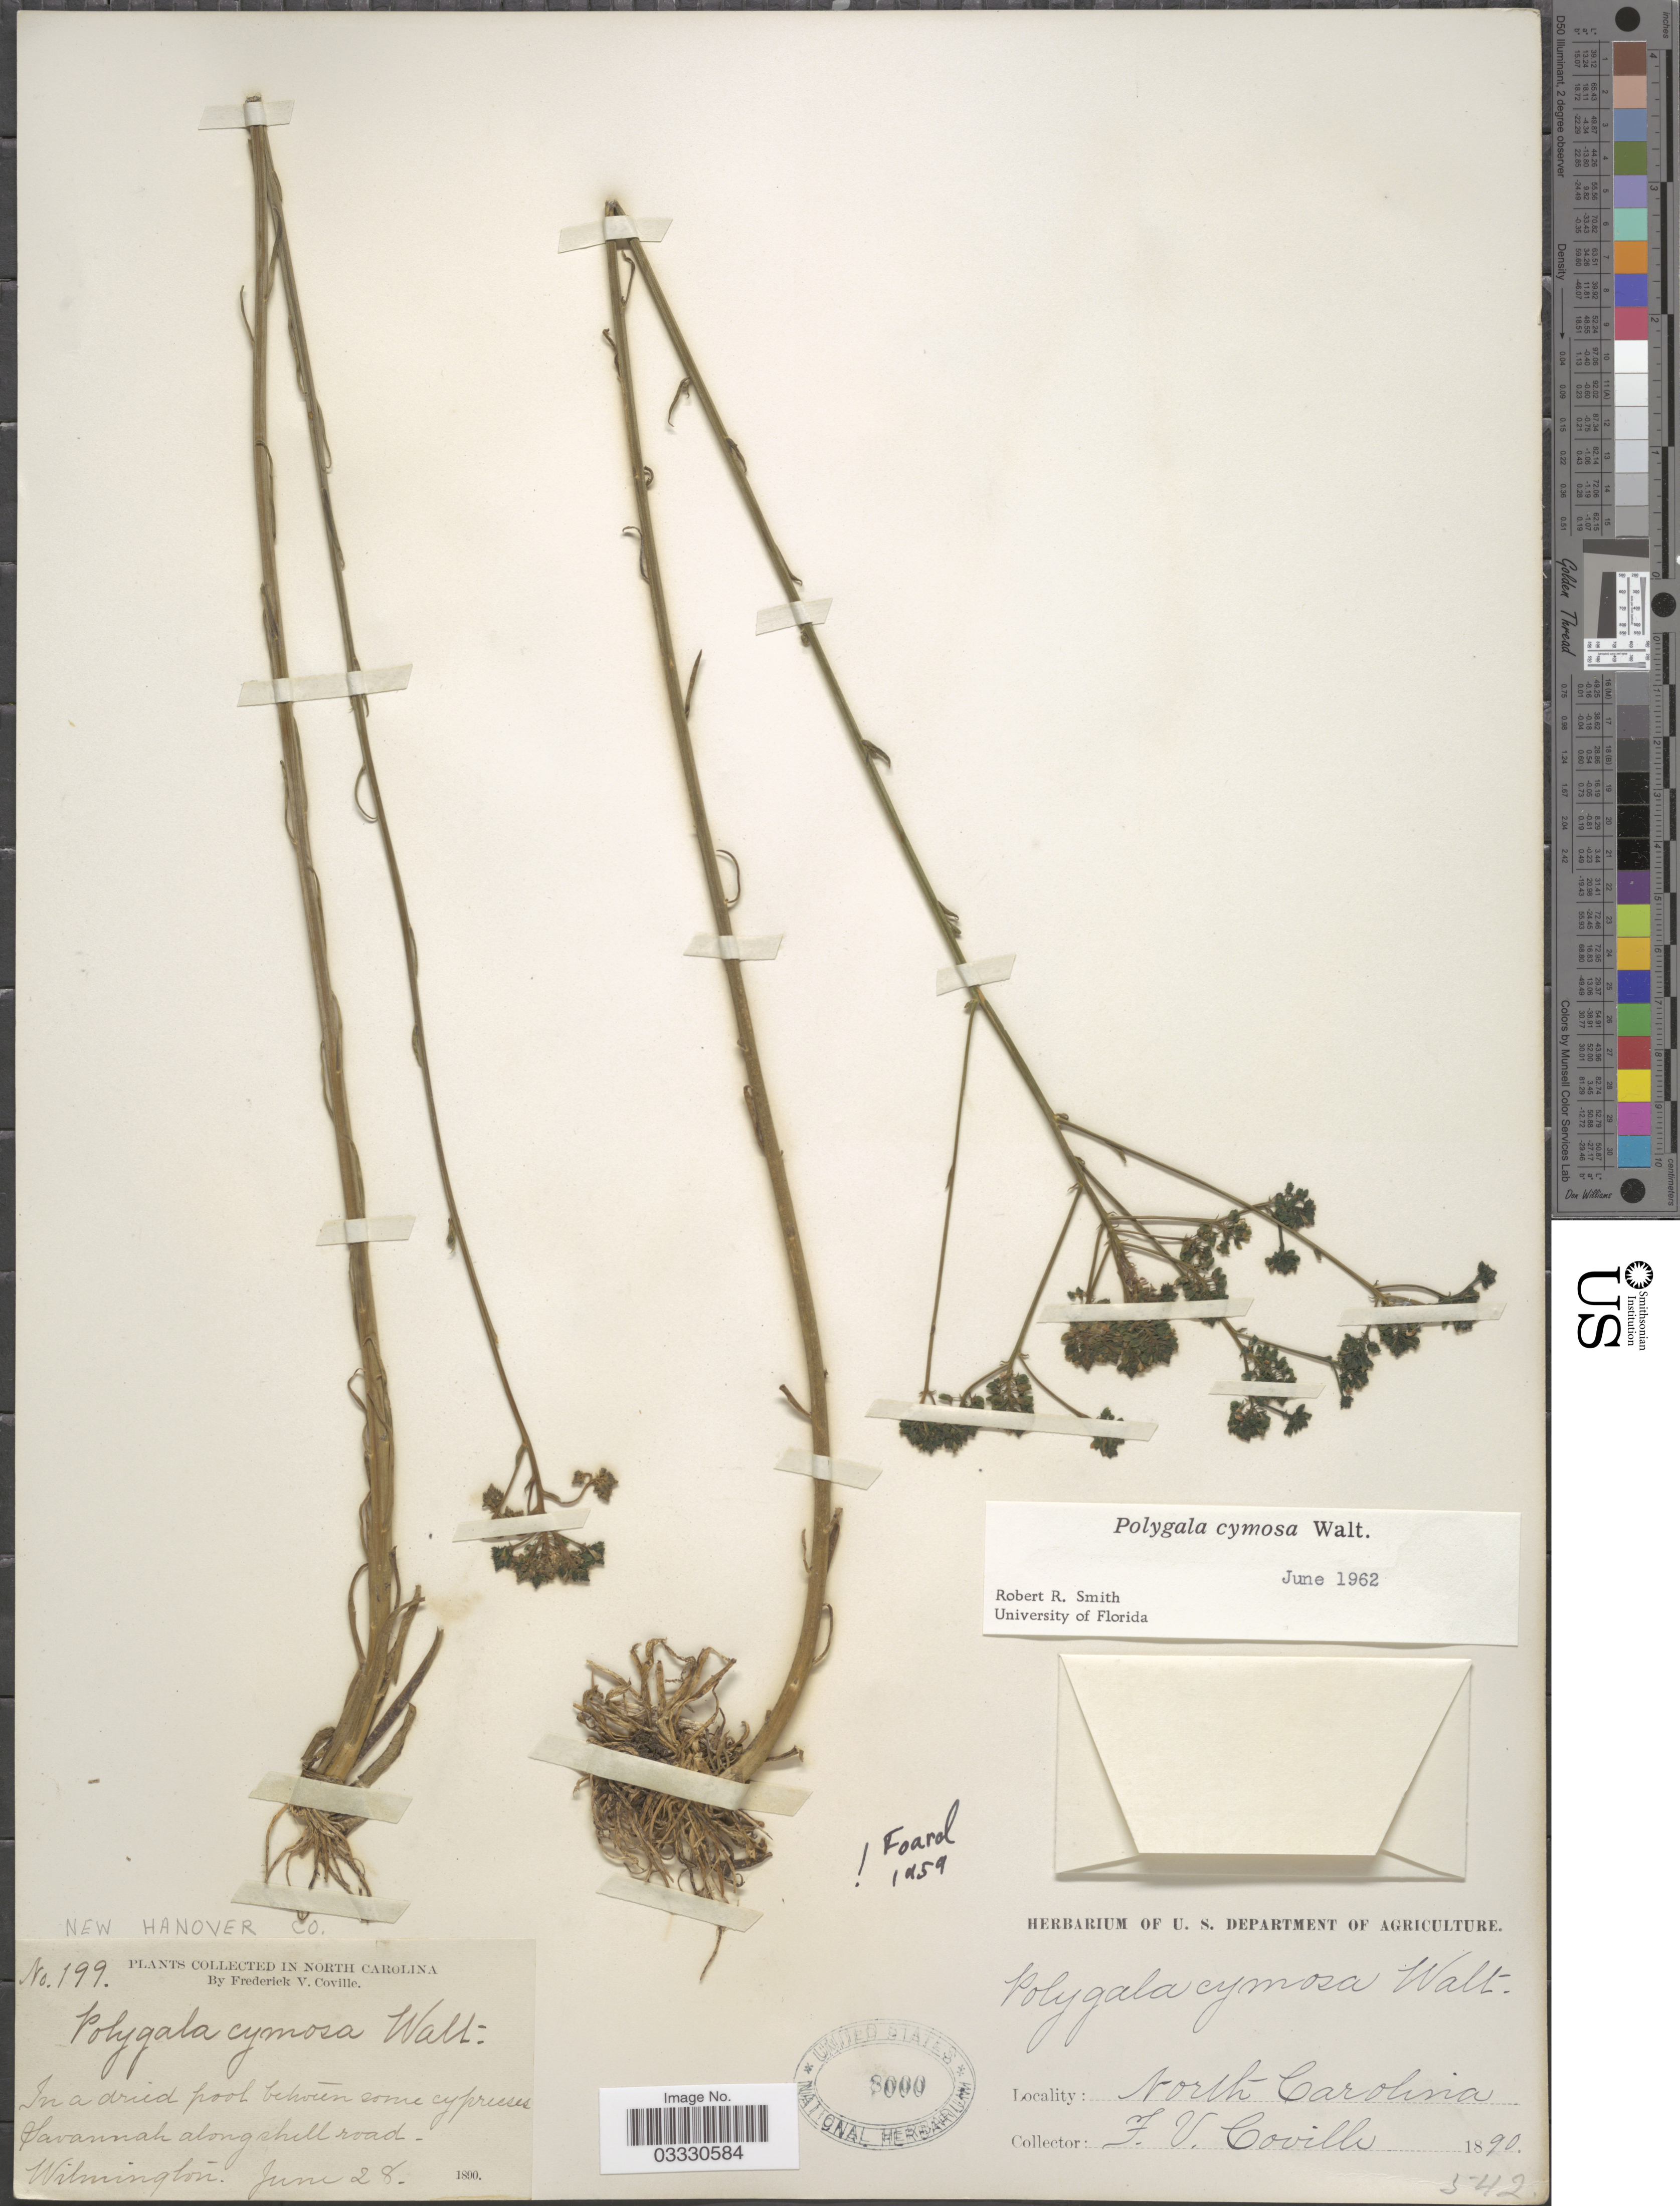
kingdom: Plantae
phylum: Tracheophyta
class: Magnoliopsida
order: Fabales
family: Polygalaceae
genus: Polygala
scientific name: Polygala cymosa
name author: Walter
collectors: F. V. Coville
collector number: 199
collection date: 1890-06-28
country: United States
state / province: North Carolina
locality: In a dried pool between some cypresses. Savannah along shell road. Wilmington.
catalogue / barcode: US 8000